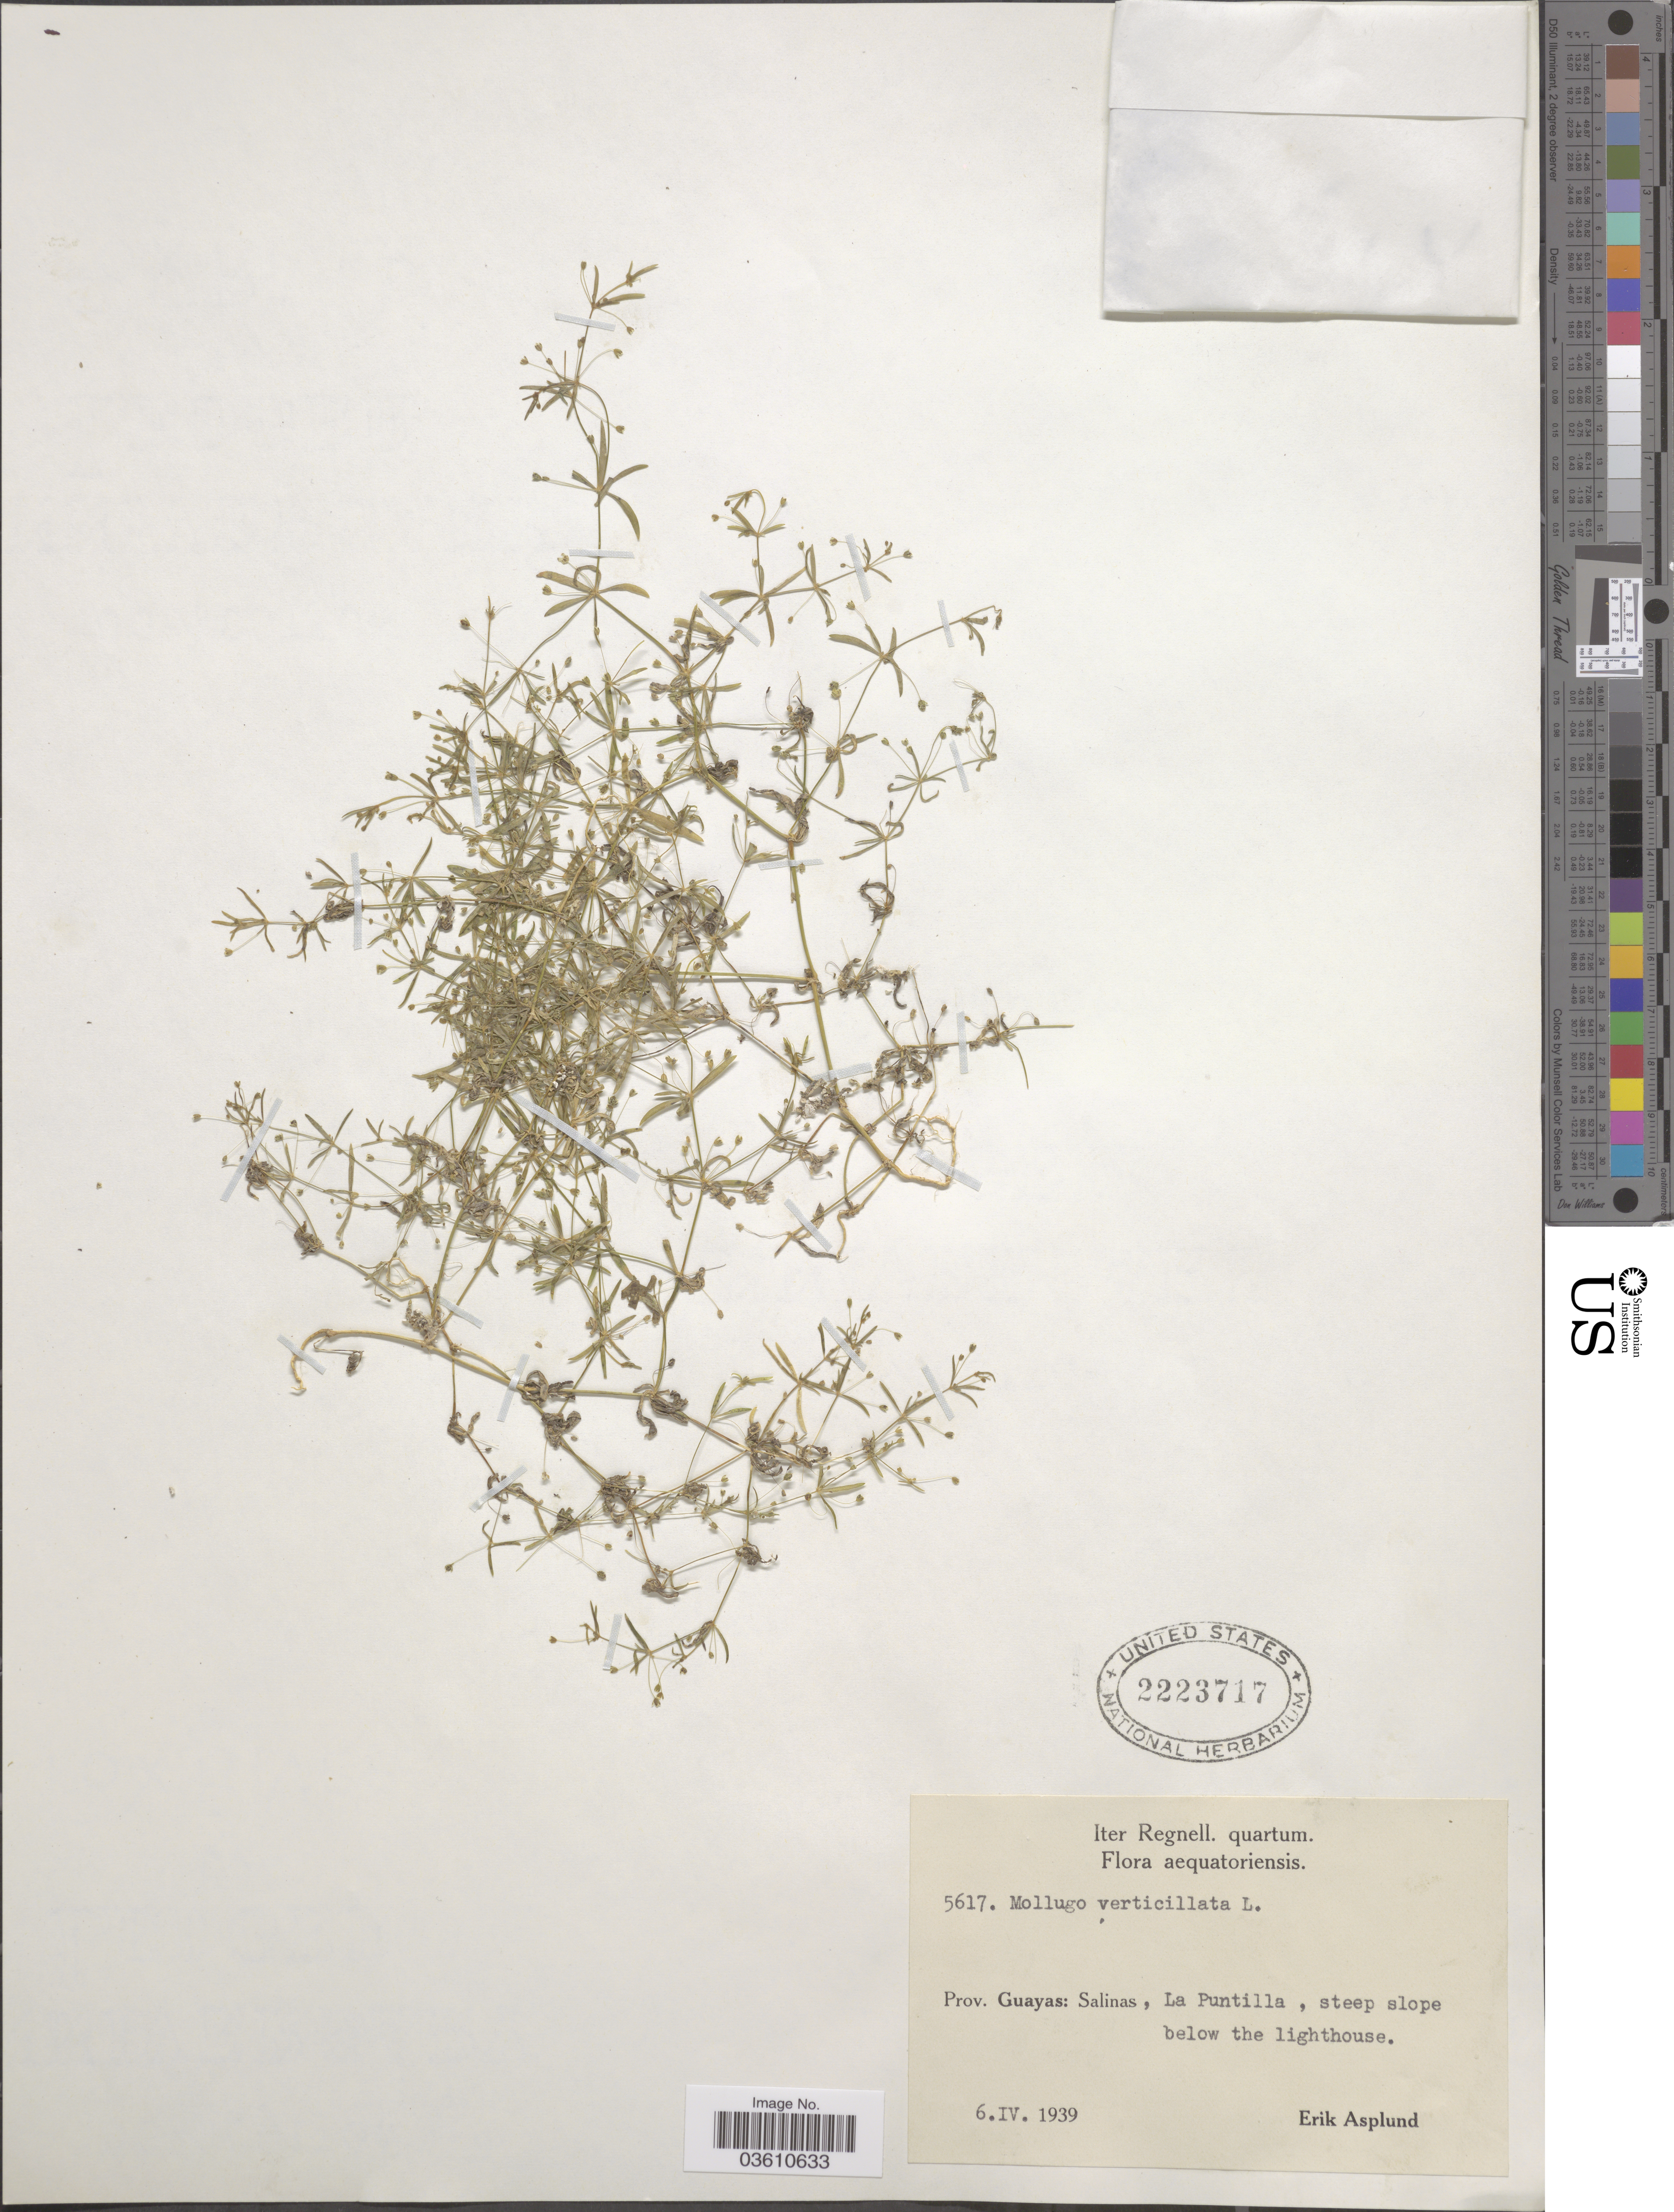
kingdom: Plantae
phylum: Tracheophyta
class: Magnoliopsida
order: Caryophyllales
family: Molluginaceae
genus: Mollugo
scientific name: Mollugo verticillata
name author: L.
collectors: E. Asplund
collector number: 5617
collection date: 1939-04-06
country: Ecuador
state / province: Guayas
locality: Aequatoriensis. Salinas, La Puntilla, steep slope below the lighthouse.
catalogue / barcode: US 2223717